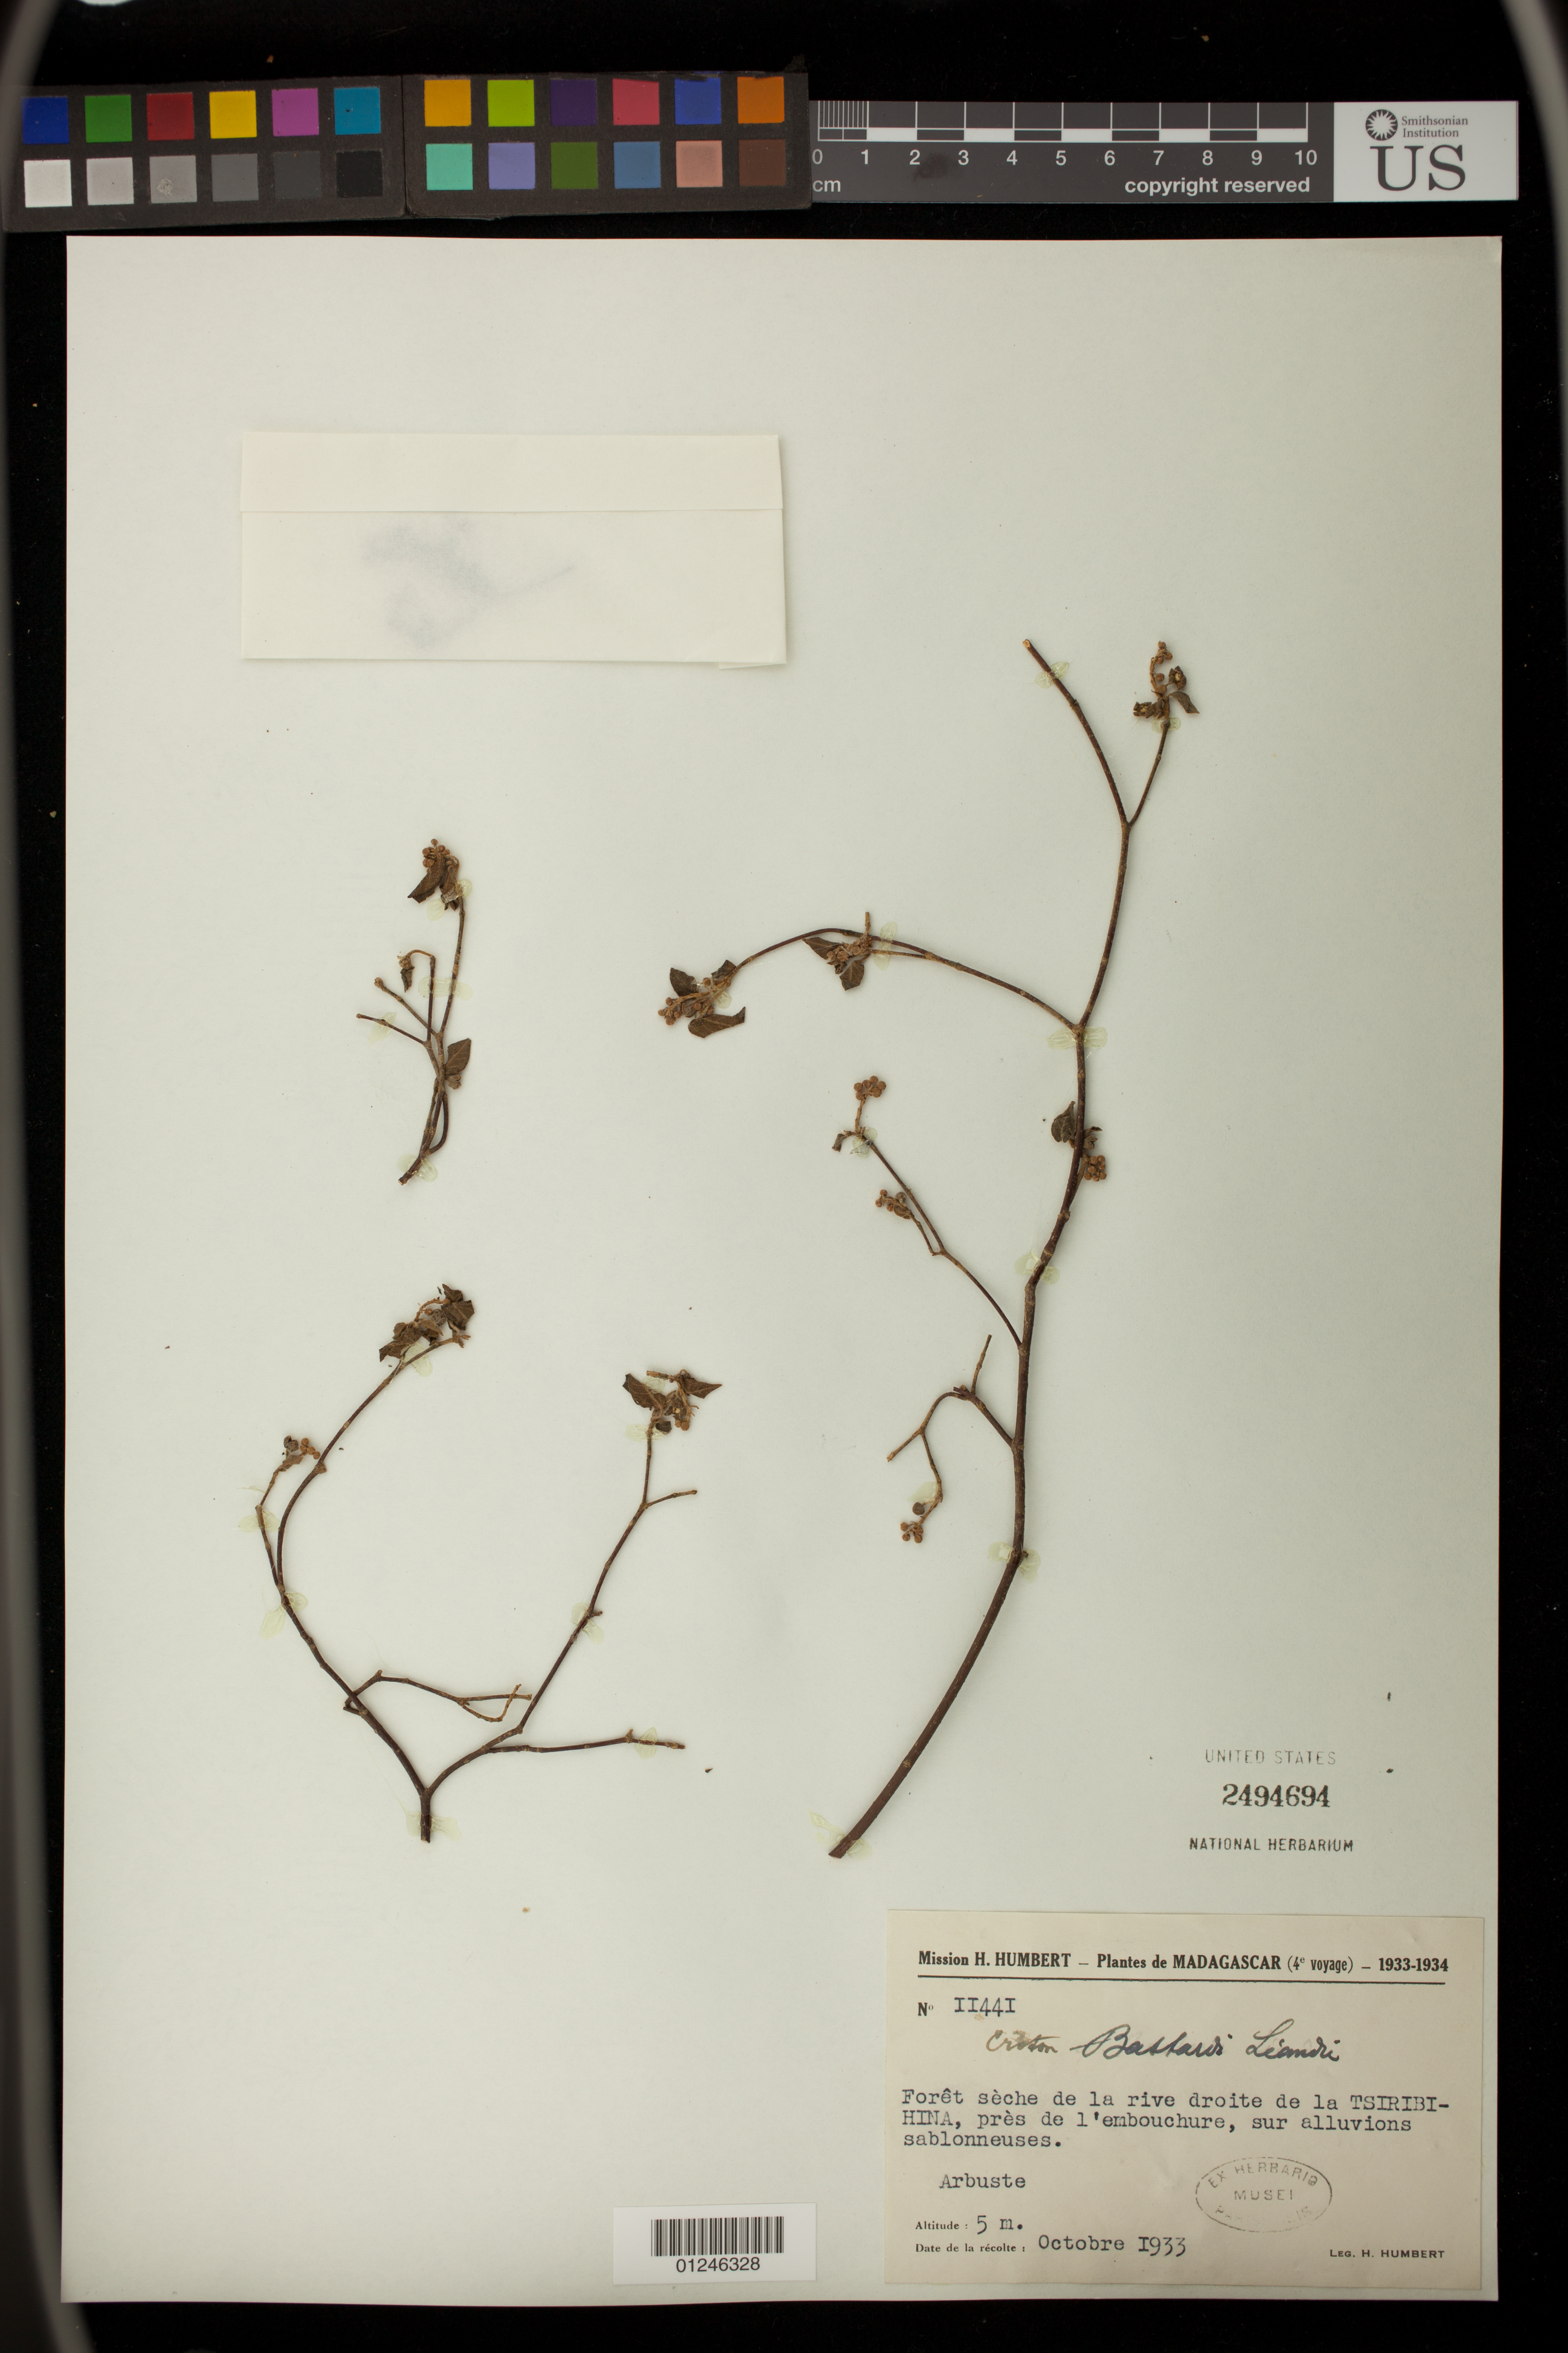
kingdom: Plantae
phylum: Tracheophyta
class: Magnoliopsida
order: Malpighiales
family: Euphorbiaceae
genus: Croton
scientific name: Croton bastardii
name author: Leandri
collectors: H. Humbert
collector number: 11441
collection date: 1933-10-01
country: Madagascar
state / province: Melaky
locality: rive droite de la Tsiribihina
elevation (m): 5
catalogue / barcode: US 2494694